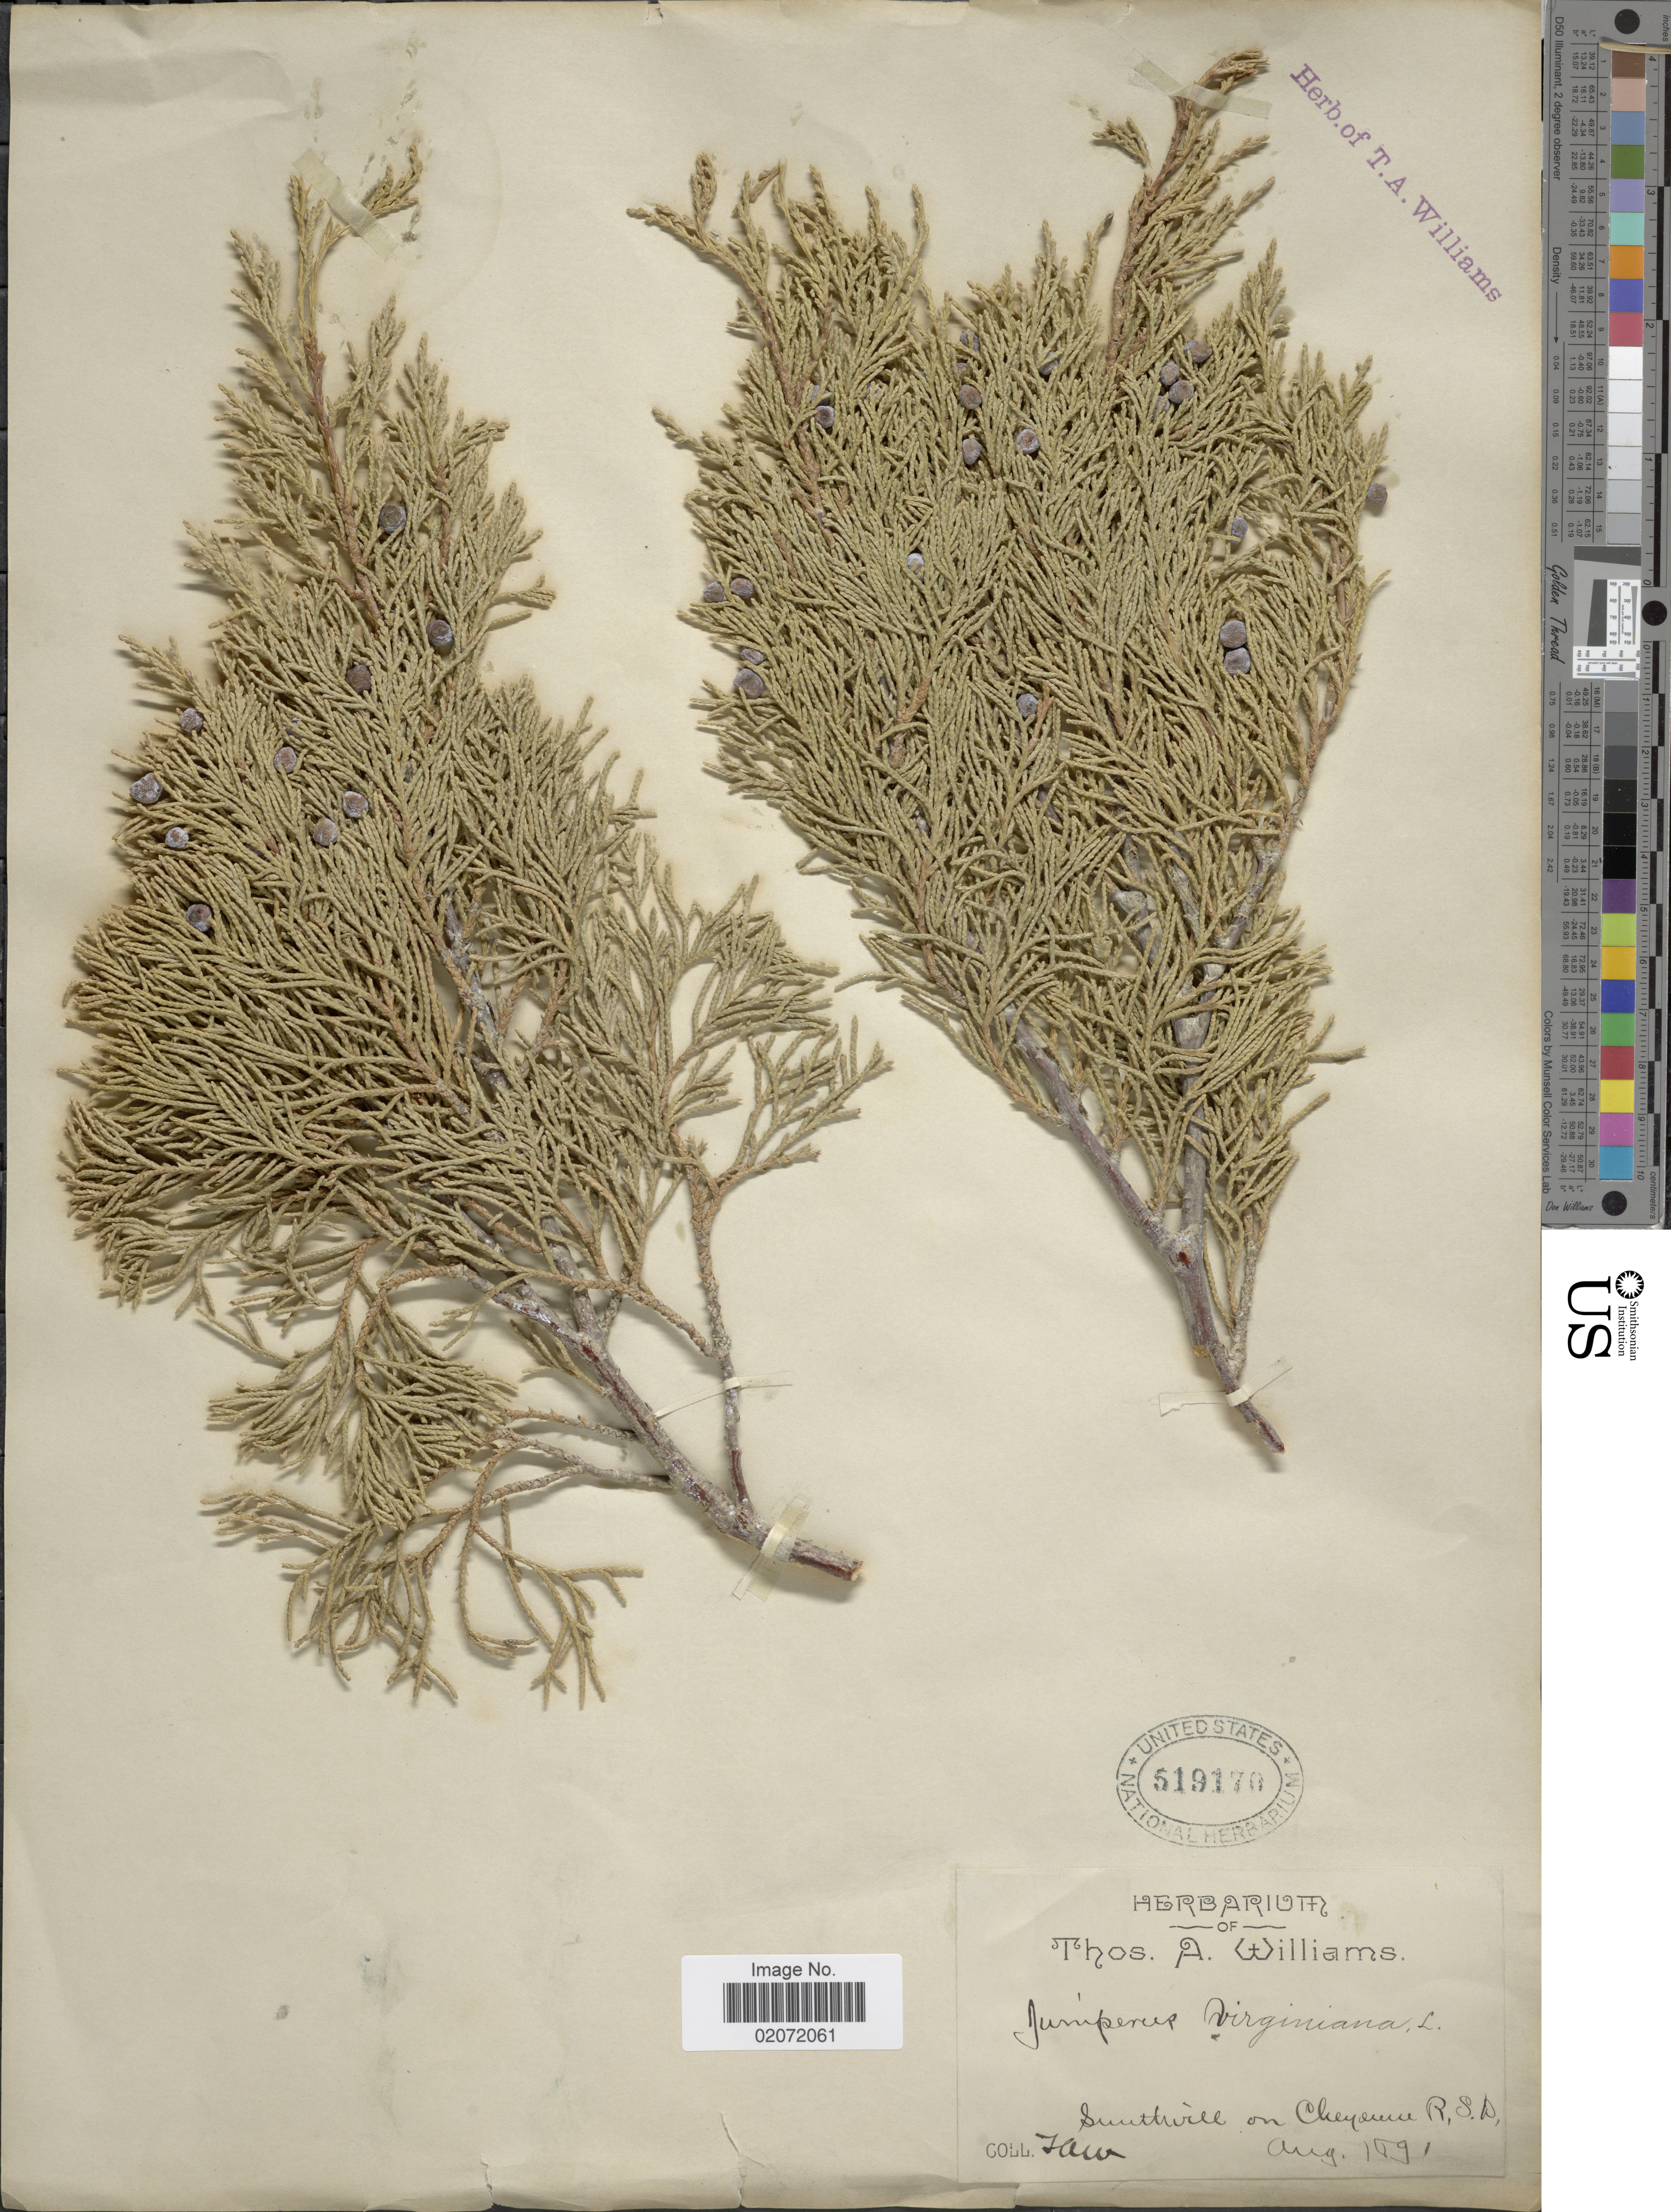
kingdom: Plantae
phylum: Tracheophyta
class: Pinopsida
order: Pinales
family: Cupressaceae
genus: Juniperus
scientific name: Juniperus virginiana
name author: L.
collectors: T. A. Williams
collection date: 1891-08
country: United States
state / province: South Dakota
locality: Smithville on Cheyenne R.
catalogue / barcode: US 519170